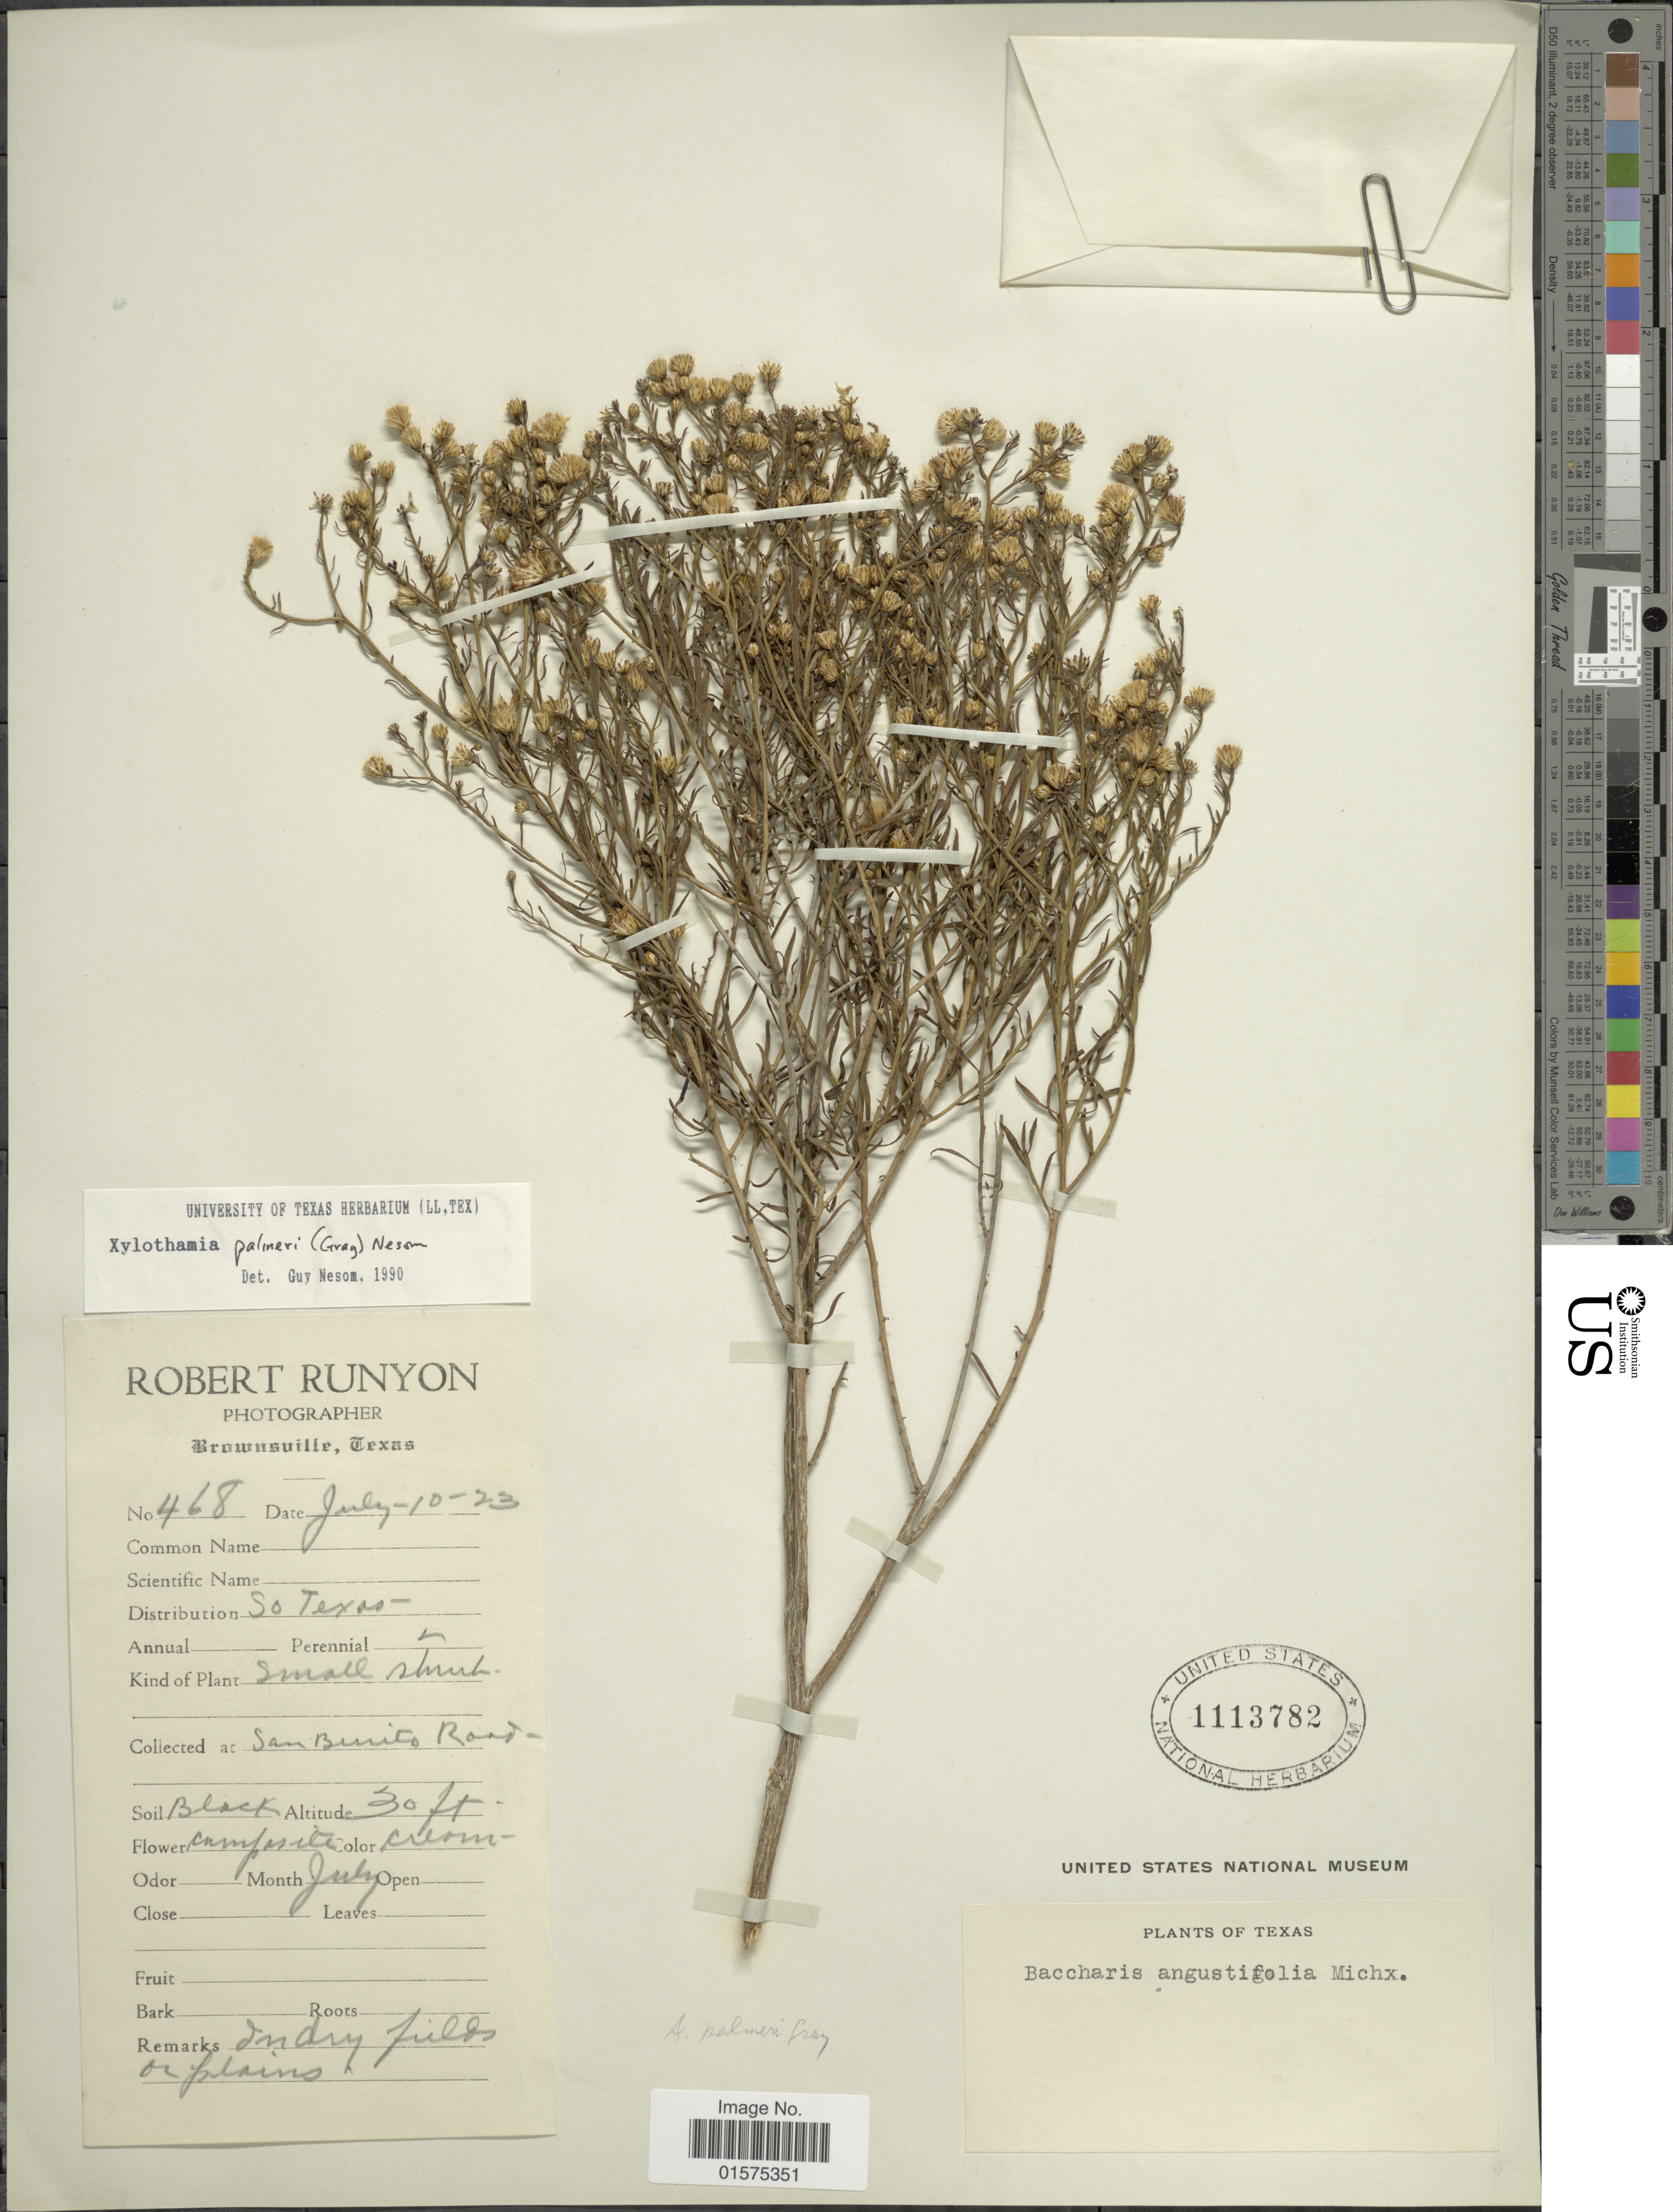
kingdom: Plantae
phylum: Tracheophyta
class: Magnoliopsida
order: Asterales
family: Asteraceae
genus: Neonesomia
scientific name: Neonesomia palmeri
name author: (A. Gray) & R.P.Roberts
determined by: Urbatsch, Lowell E., Curator (LSU), Louisiana State University (UNITED STATES)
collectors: R. Runyon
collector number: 468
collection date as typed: Transcribed d/m/y: 10/7/23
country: United States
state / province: Texas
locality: San Burito Road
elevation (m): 9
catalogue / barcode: US 1113782